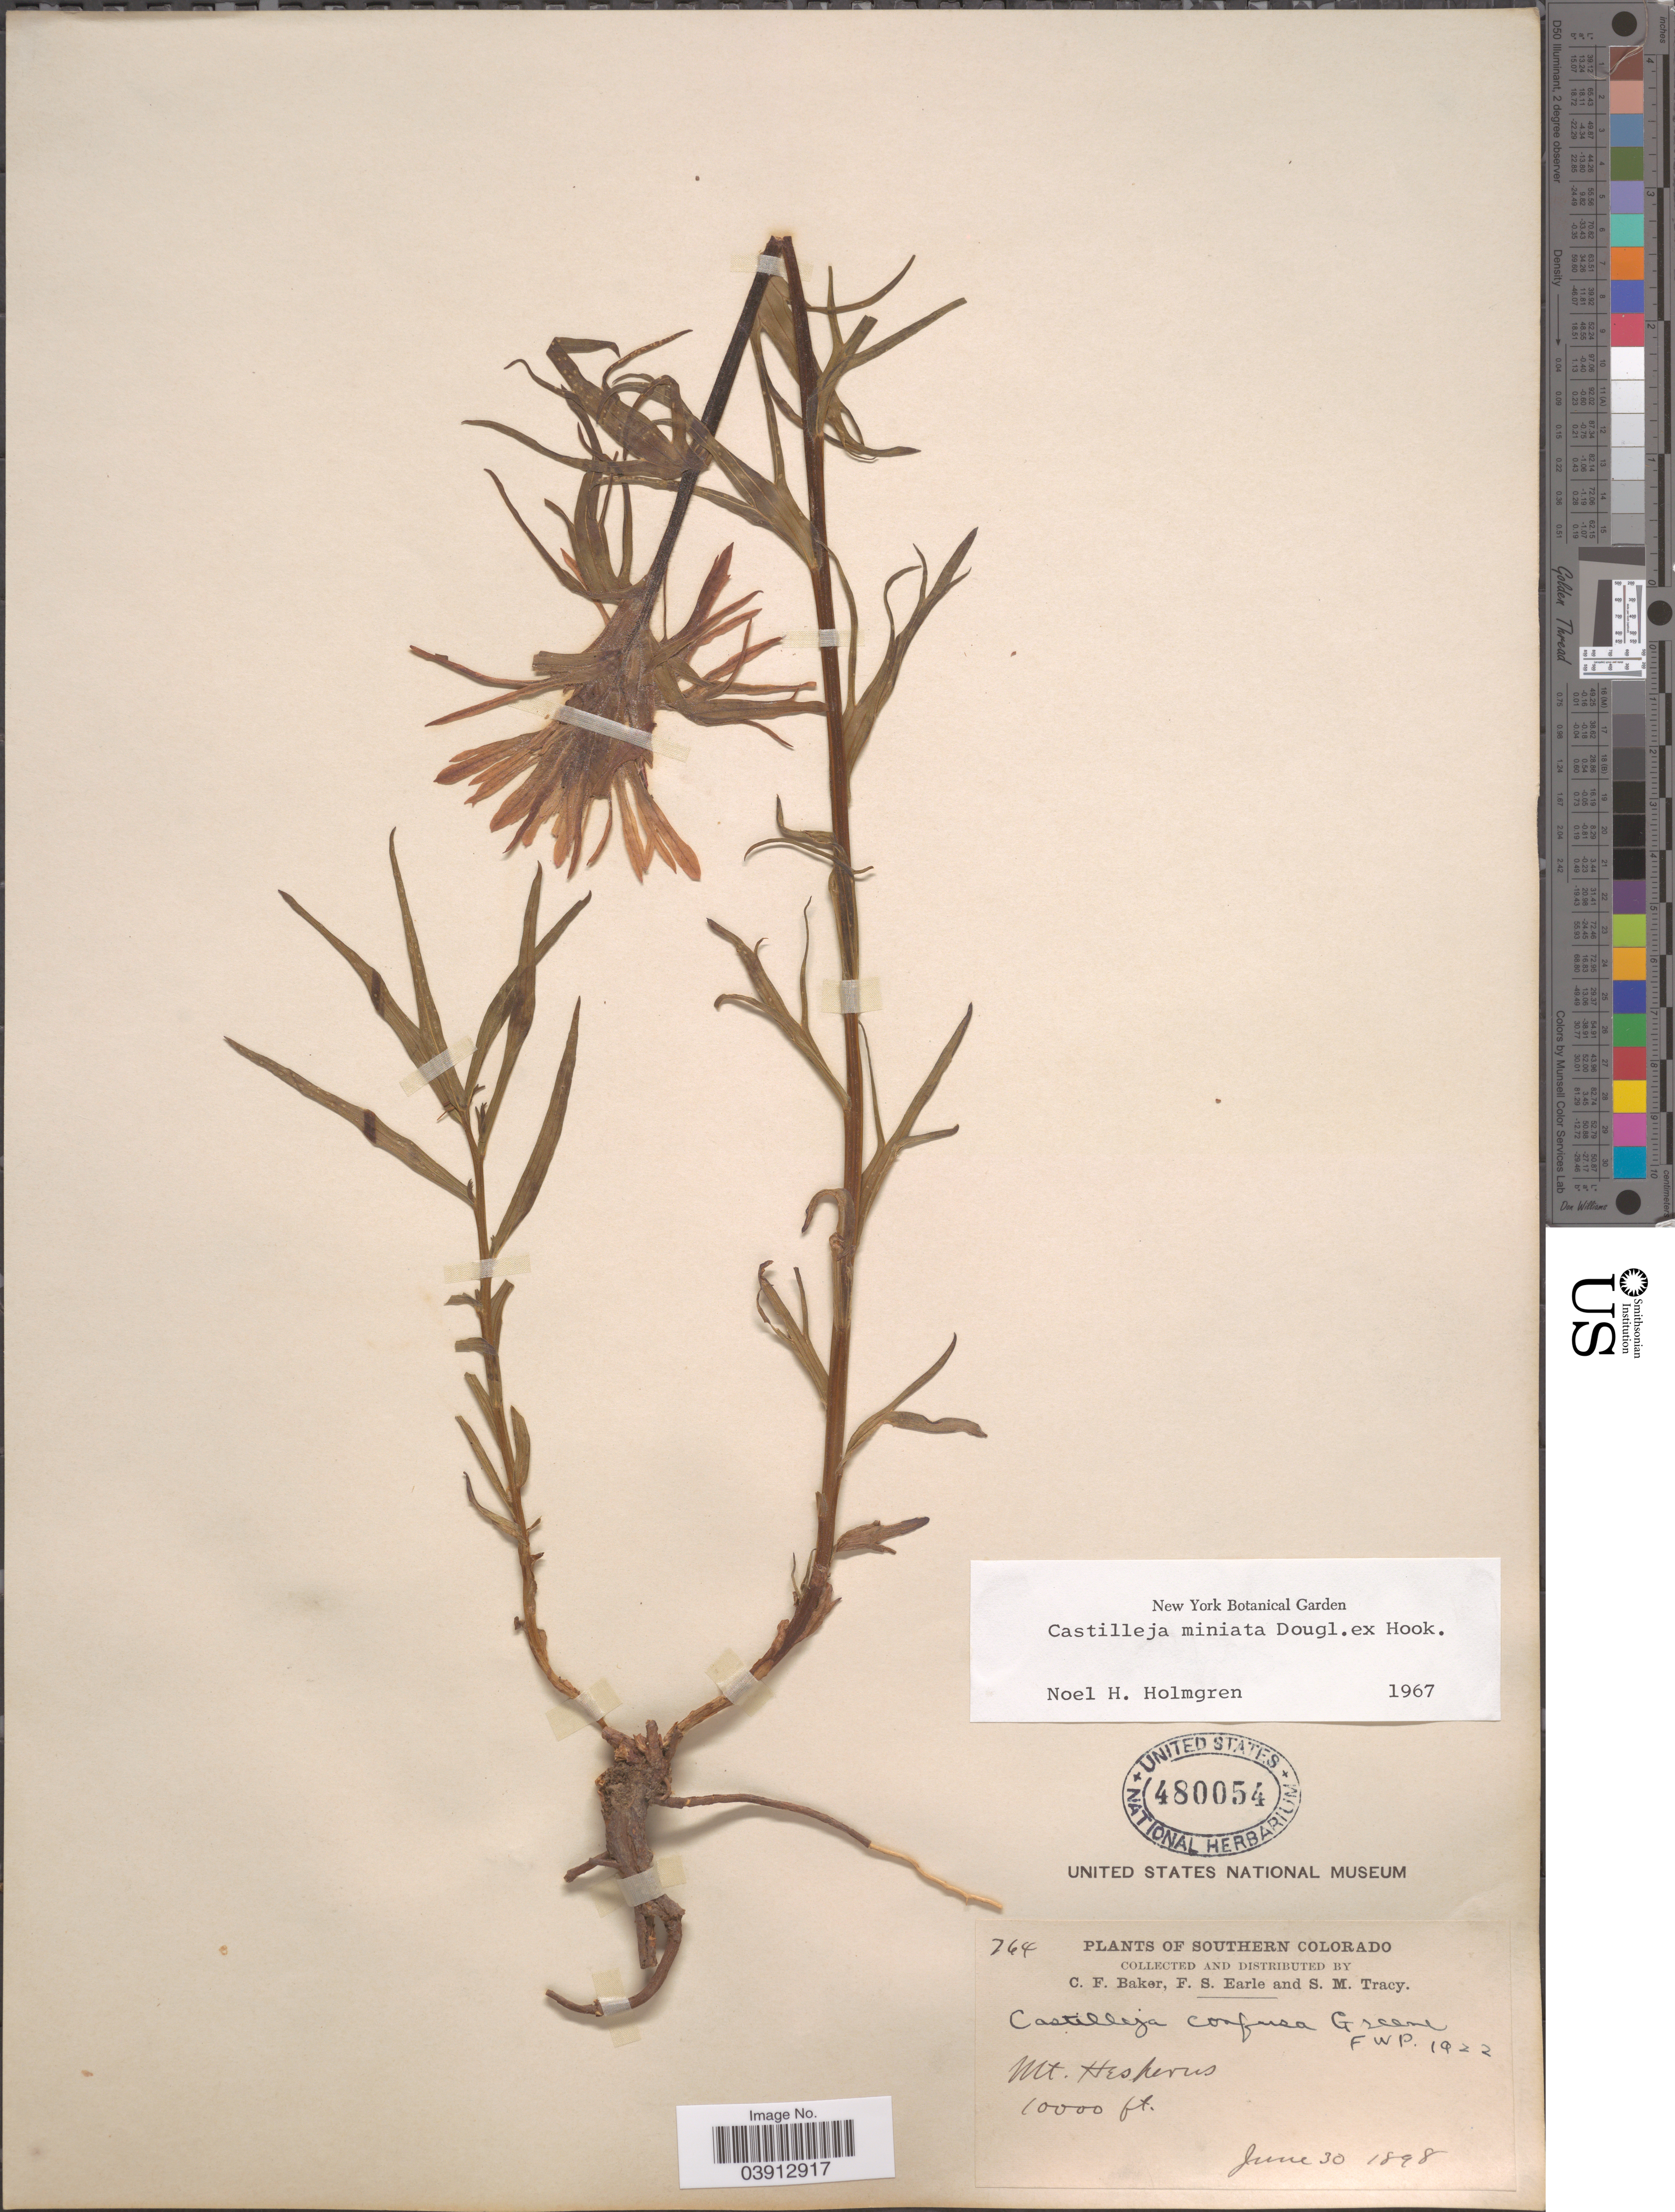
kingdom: Plantae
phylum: Tracheophyta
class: Magnoliopsida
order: Lamiales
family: Orobanchaceae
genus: Castilleja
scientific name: Castilleja miniata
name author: Douglas ex Hook.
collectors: C. F. Baker, F. S. Earle & S. M. Tracy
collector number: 764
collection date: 1898-06-30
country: United States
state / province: Colorado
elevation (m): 3048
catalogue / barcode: US 480054